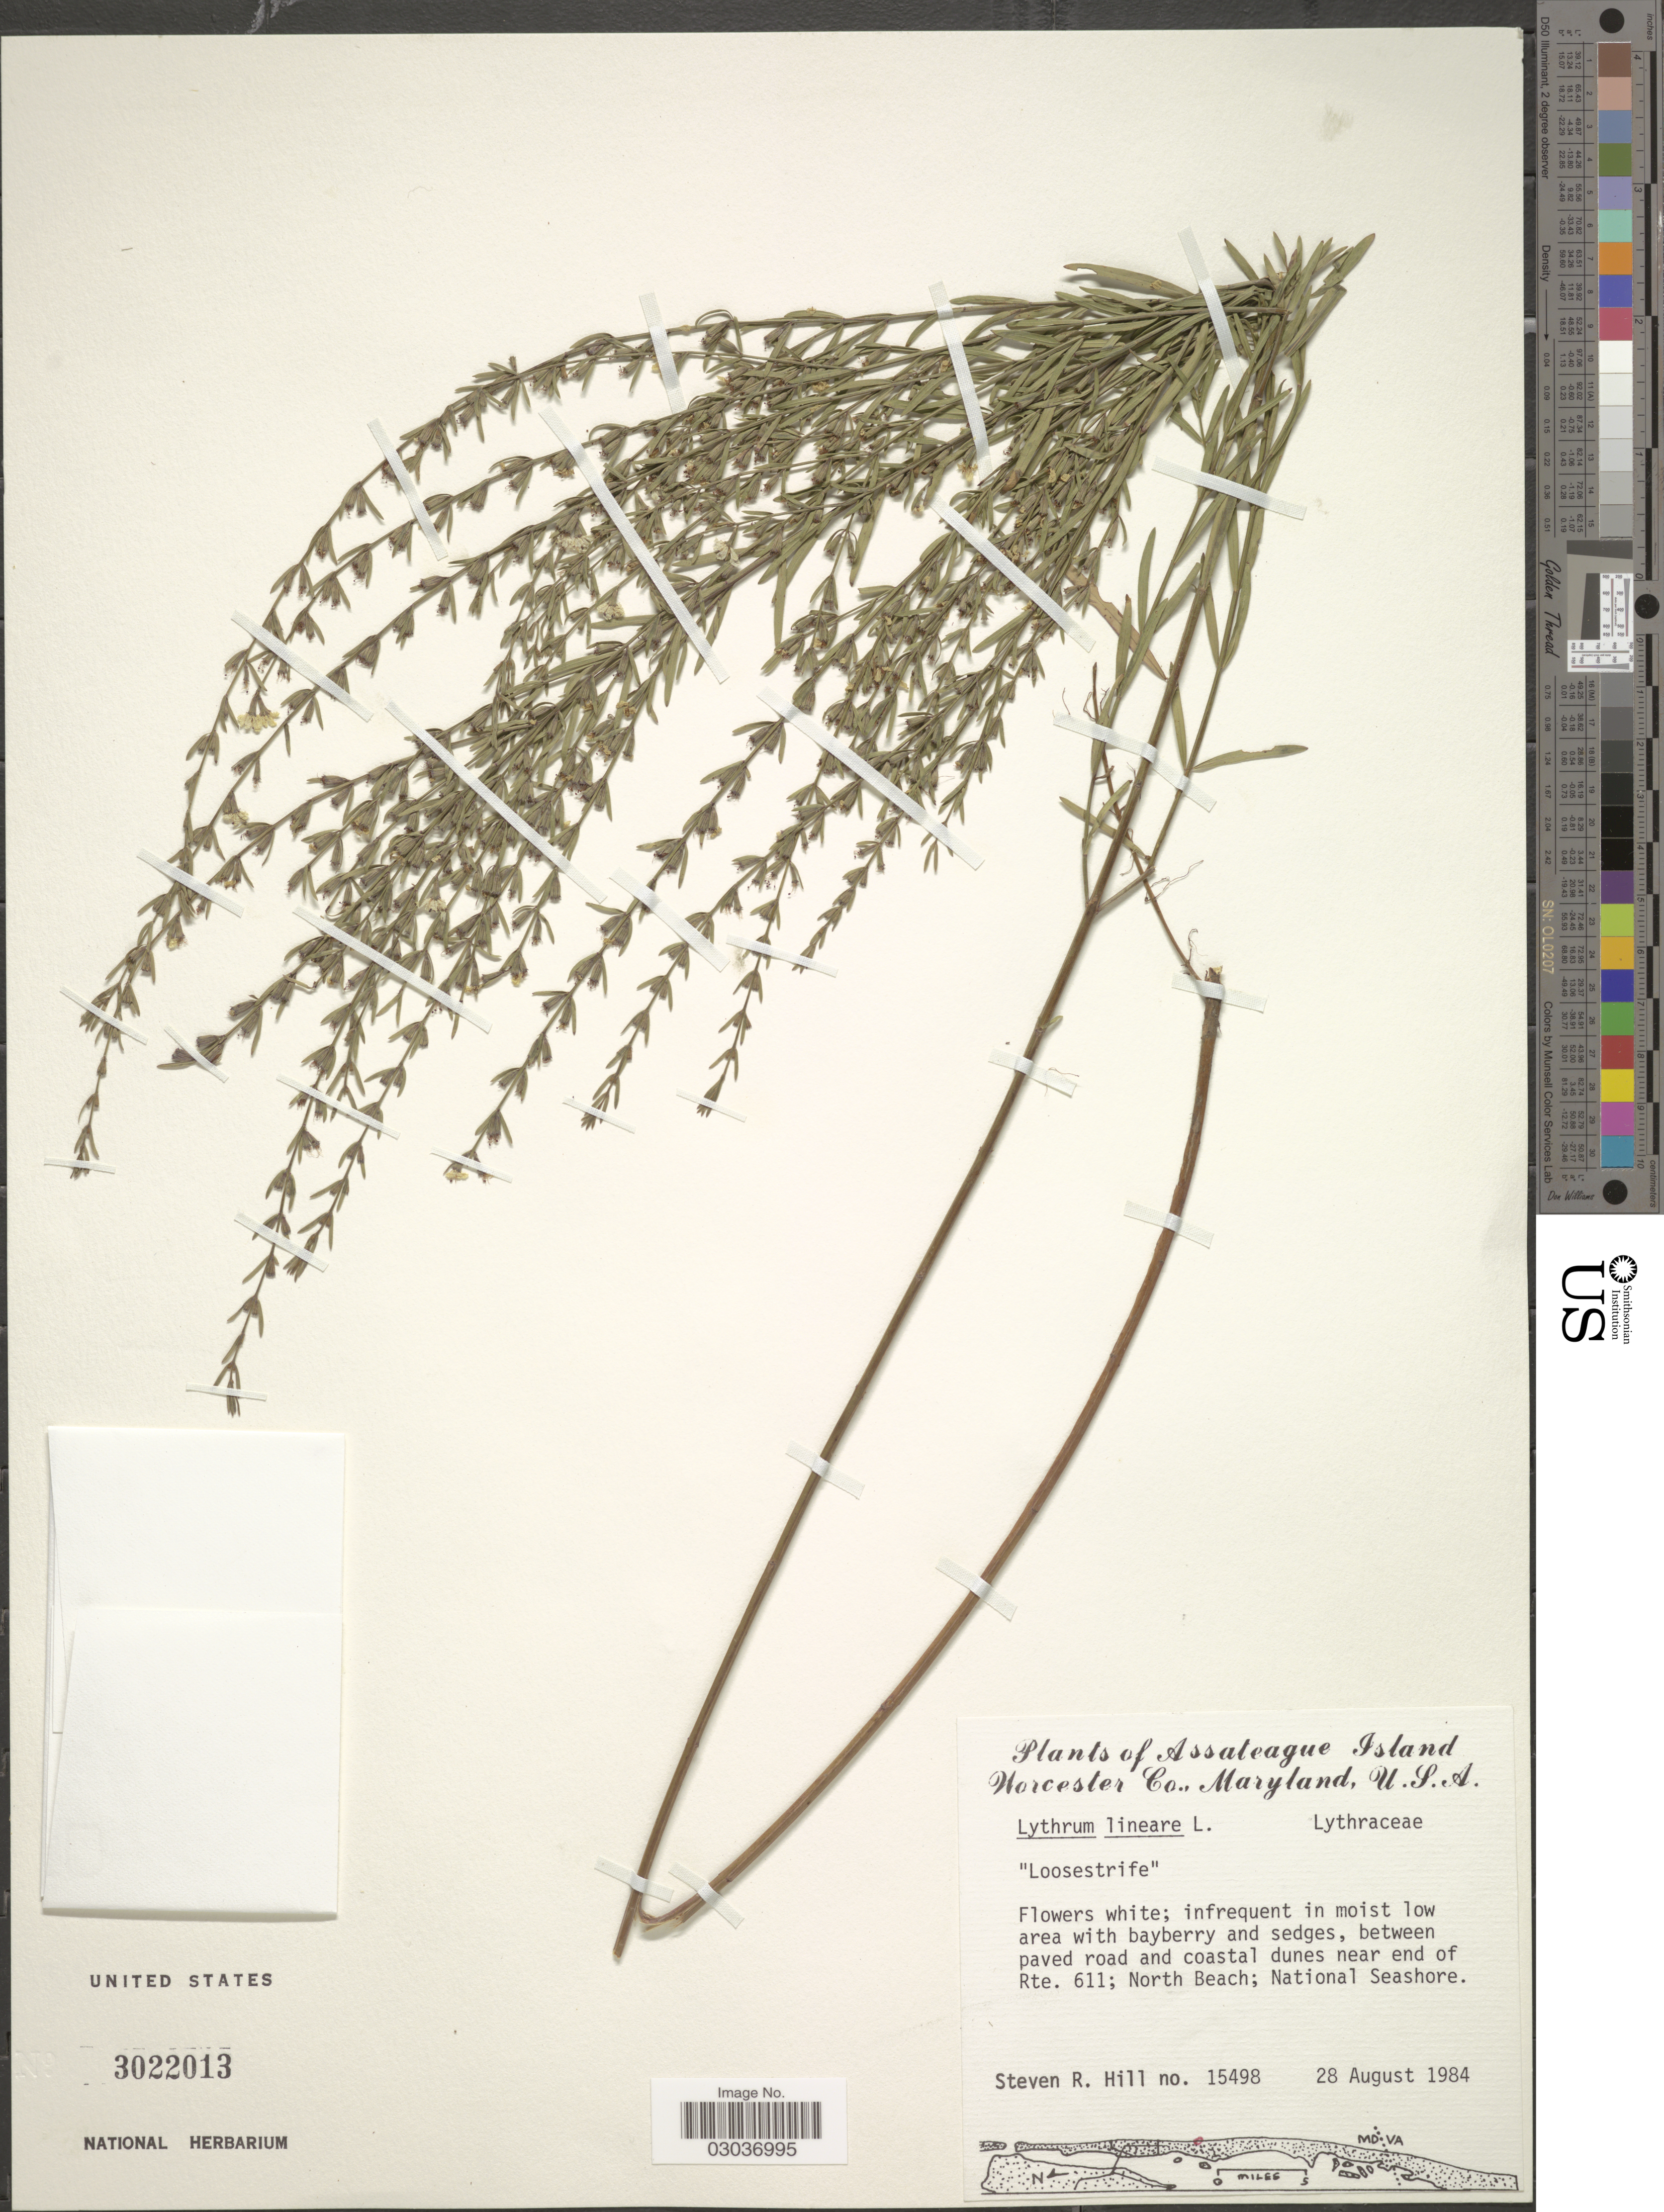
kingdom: Plantae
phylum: Tracheophyta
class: Magnoliopsida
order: Myrtales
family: Lythraceae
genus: Lythrum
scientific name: Lythrum lineare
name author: L.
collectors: S. Hill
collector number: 15498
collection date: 1984-08-28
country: United States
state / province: Maryland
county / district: Worcester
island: Assateague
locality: Between paved road and coastal dunes near end of Rte. 611; North Beach, Assateague Island National Seashore.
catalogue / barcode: US 3022013